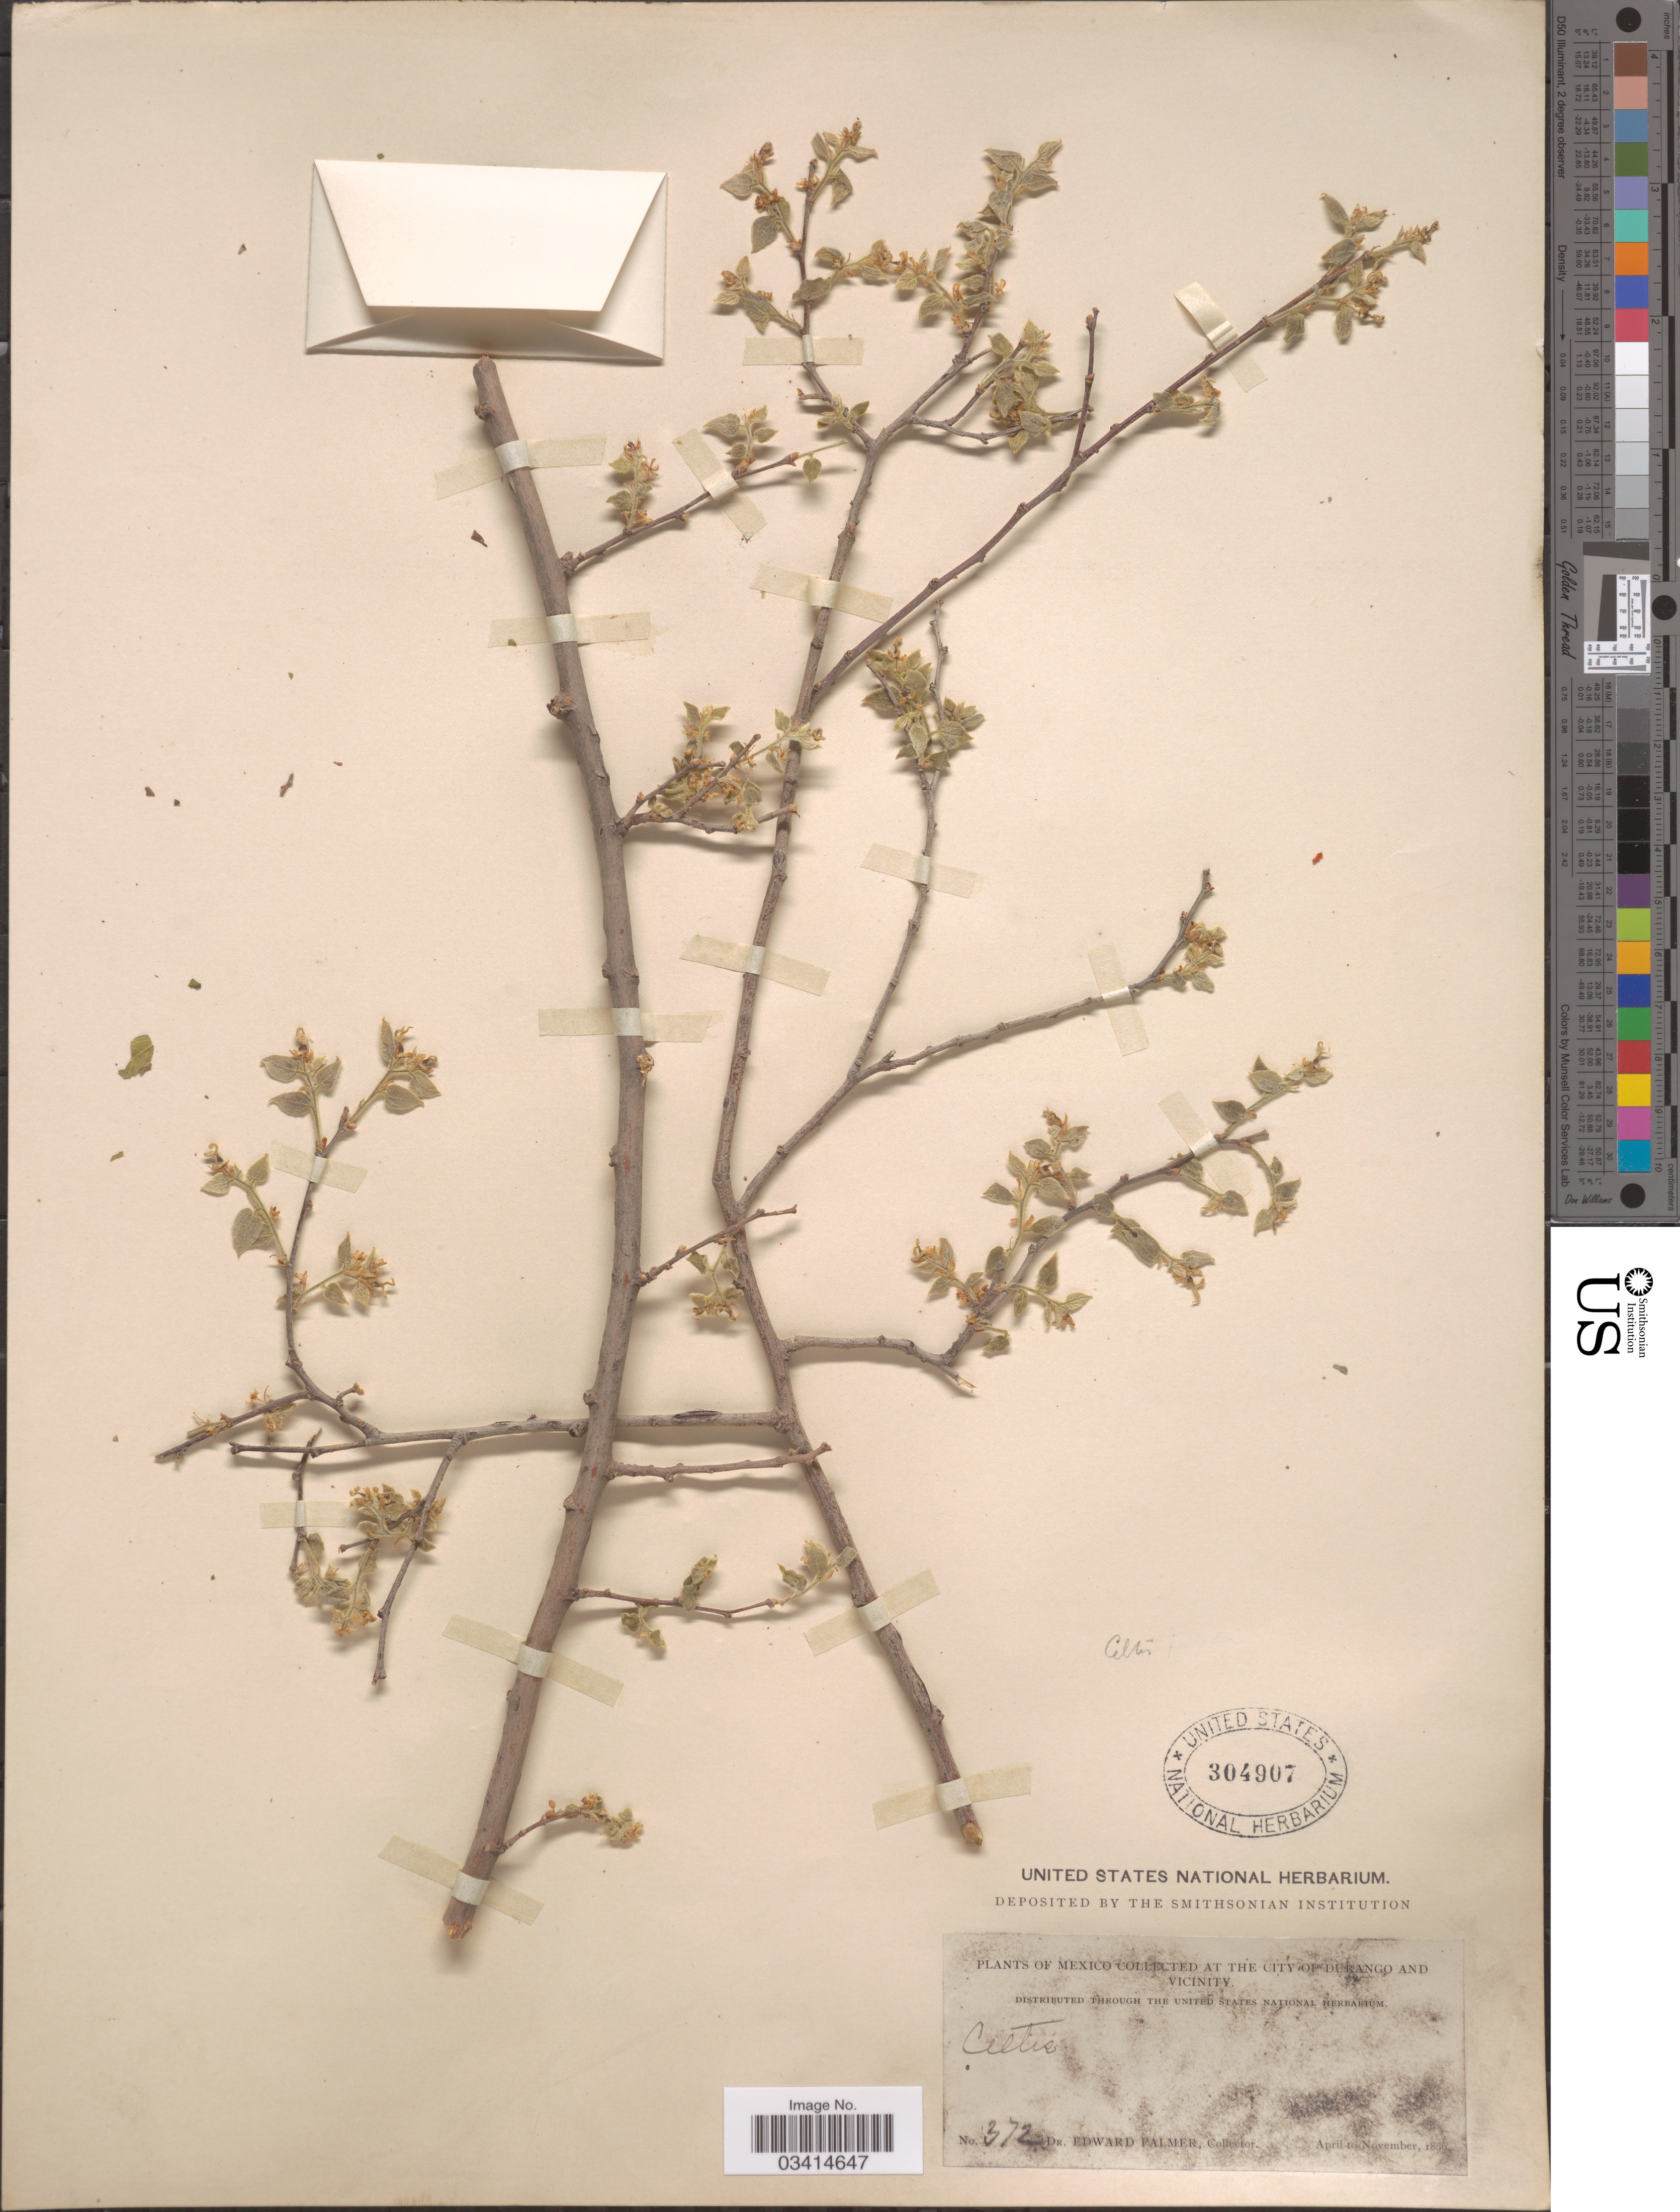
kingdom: Plantae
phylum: Tracheophyta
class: Magnoliopsida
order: Rosales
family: Cannabaceae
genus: Celtis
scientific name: Celtis sp.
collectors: E. Palmer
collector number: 372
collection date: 1896-04/1896-11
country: Mexico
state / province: Durango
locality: At the City of Durango and Vicinity.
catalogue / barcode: US 304907